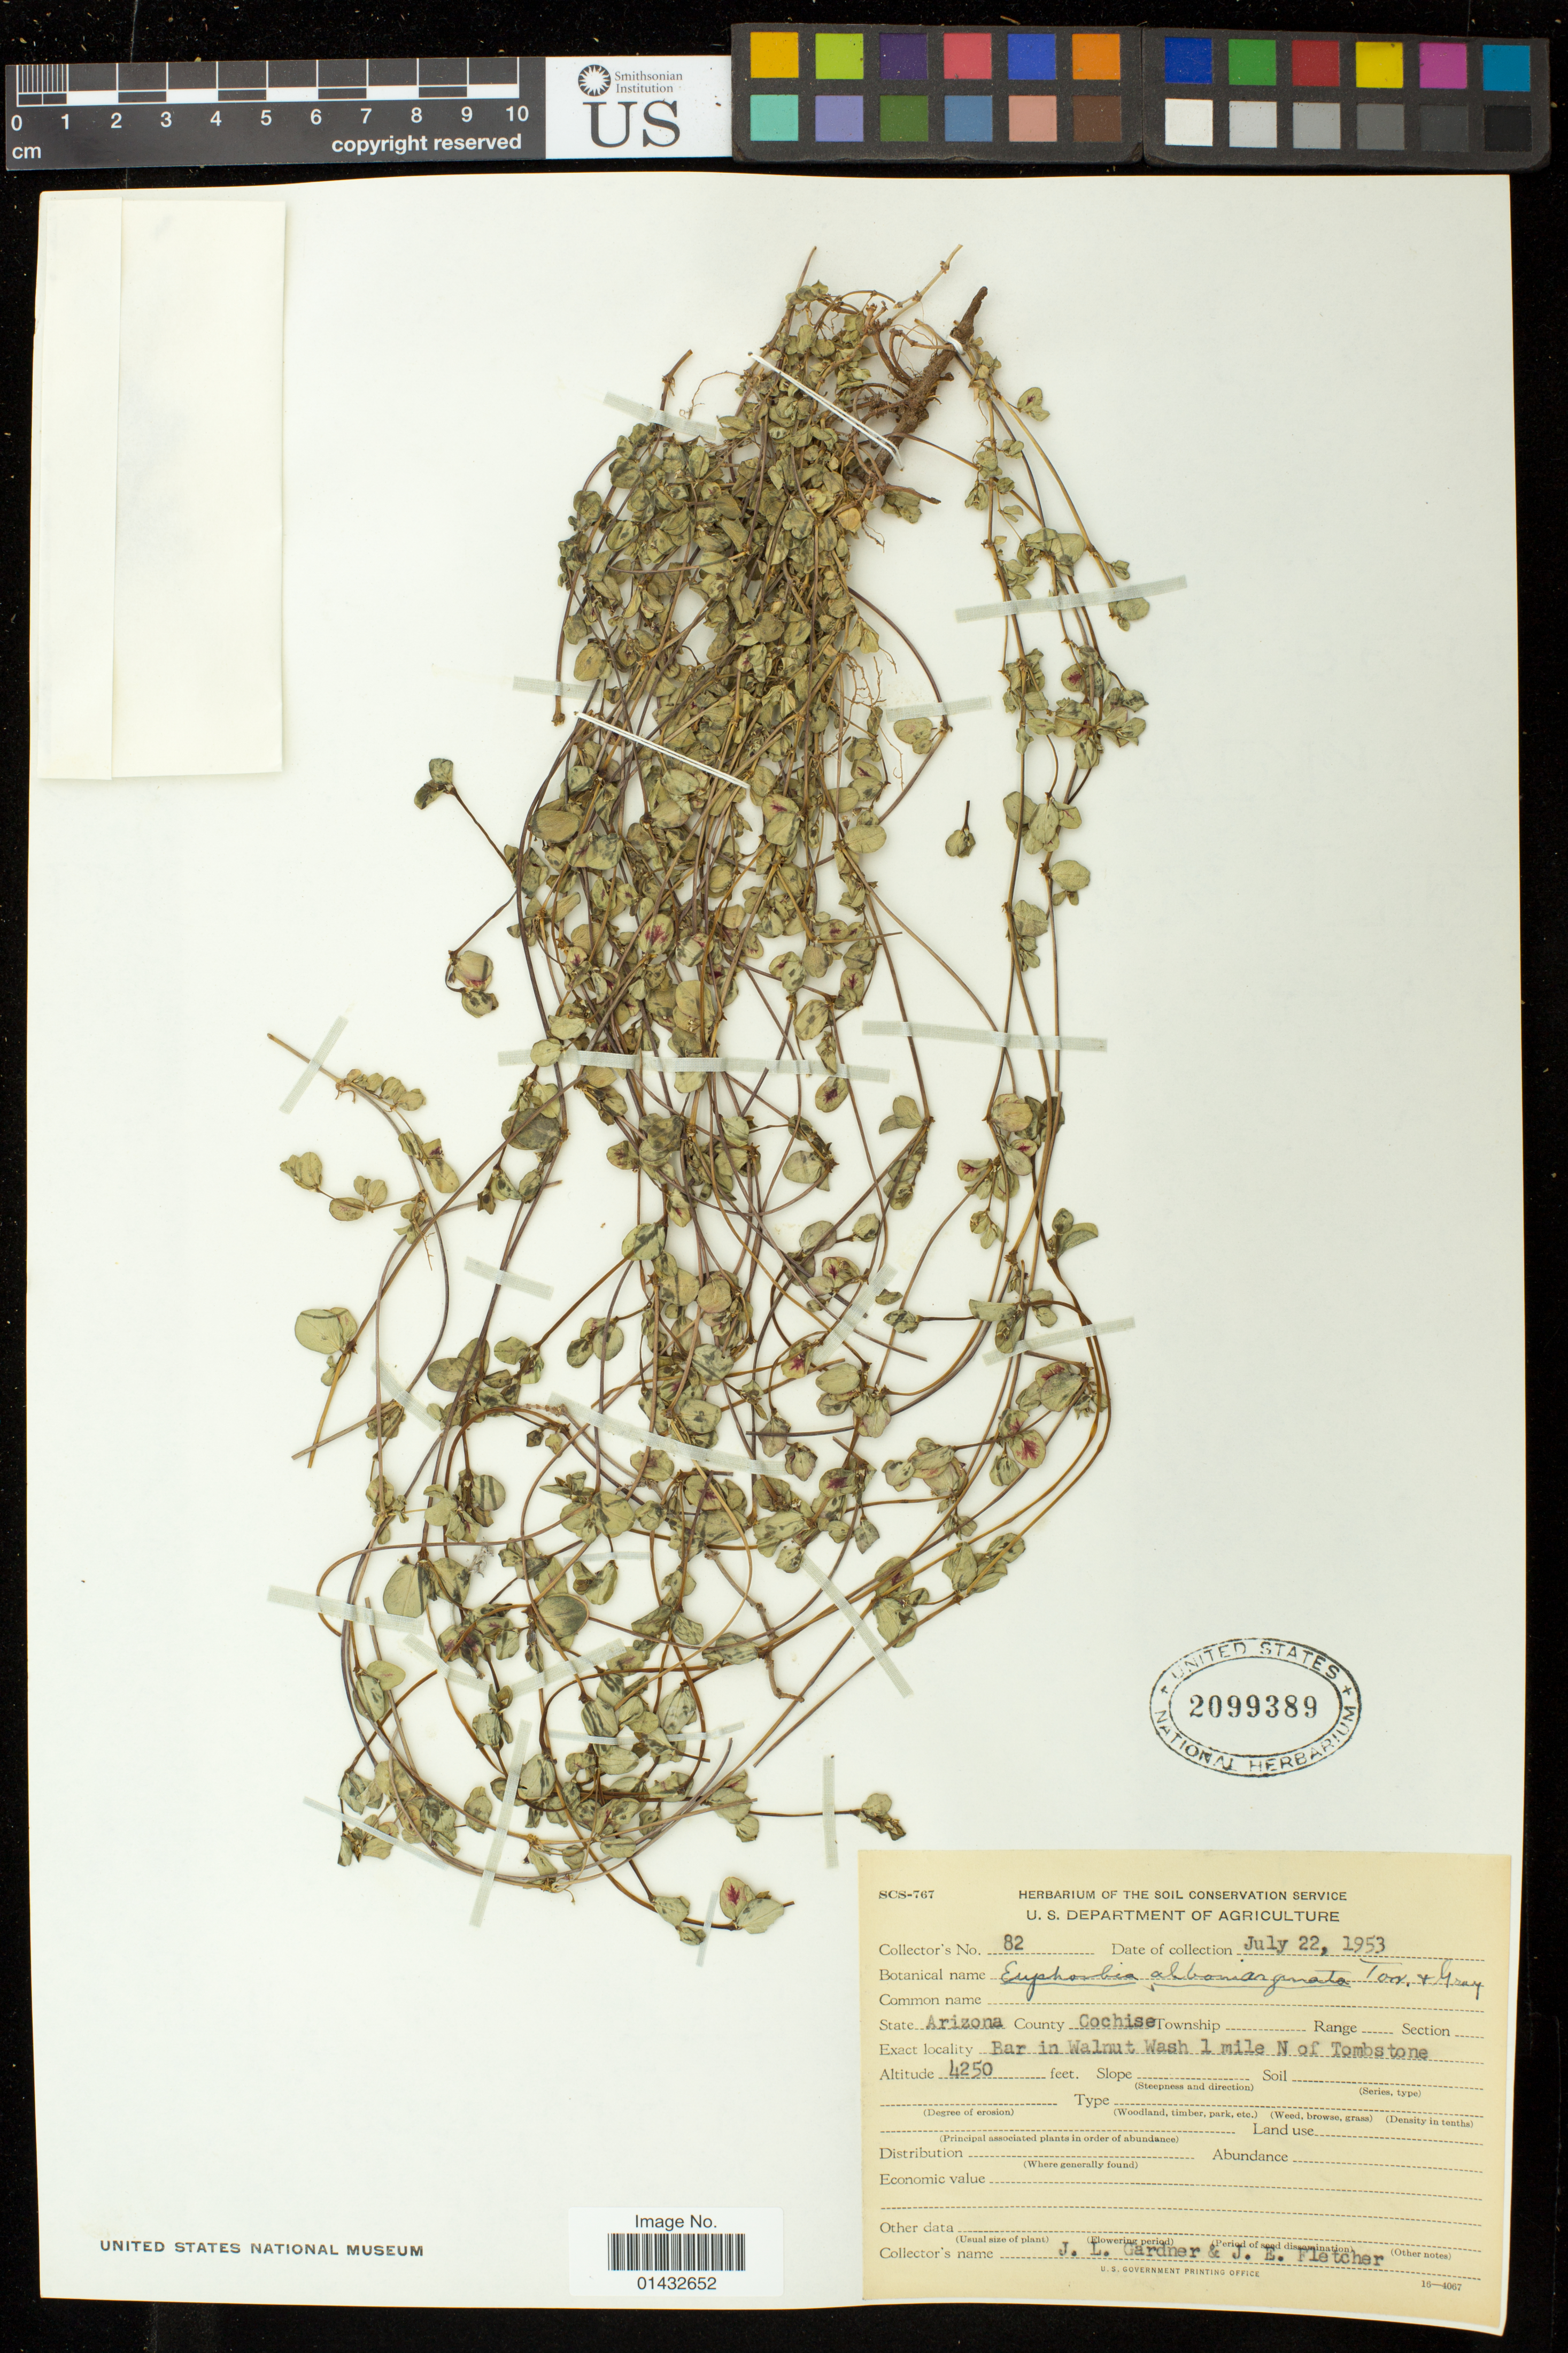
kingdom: Plantae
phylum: Tracheophyta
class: Magnoliopsida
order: Malpighiales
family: Euphorbiaceae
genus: Euphorbia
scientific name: Euphorbia albomarginata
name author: Torr. & A. Gray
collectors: J. L. Gardner & J. Fletcher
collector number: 82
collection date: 1953-07-22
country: United States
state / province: Arizona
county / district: Cochise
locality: Bar in Walnut Wash 1 mile N of Tombstone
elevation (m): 1295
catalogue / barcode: US 2099389